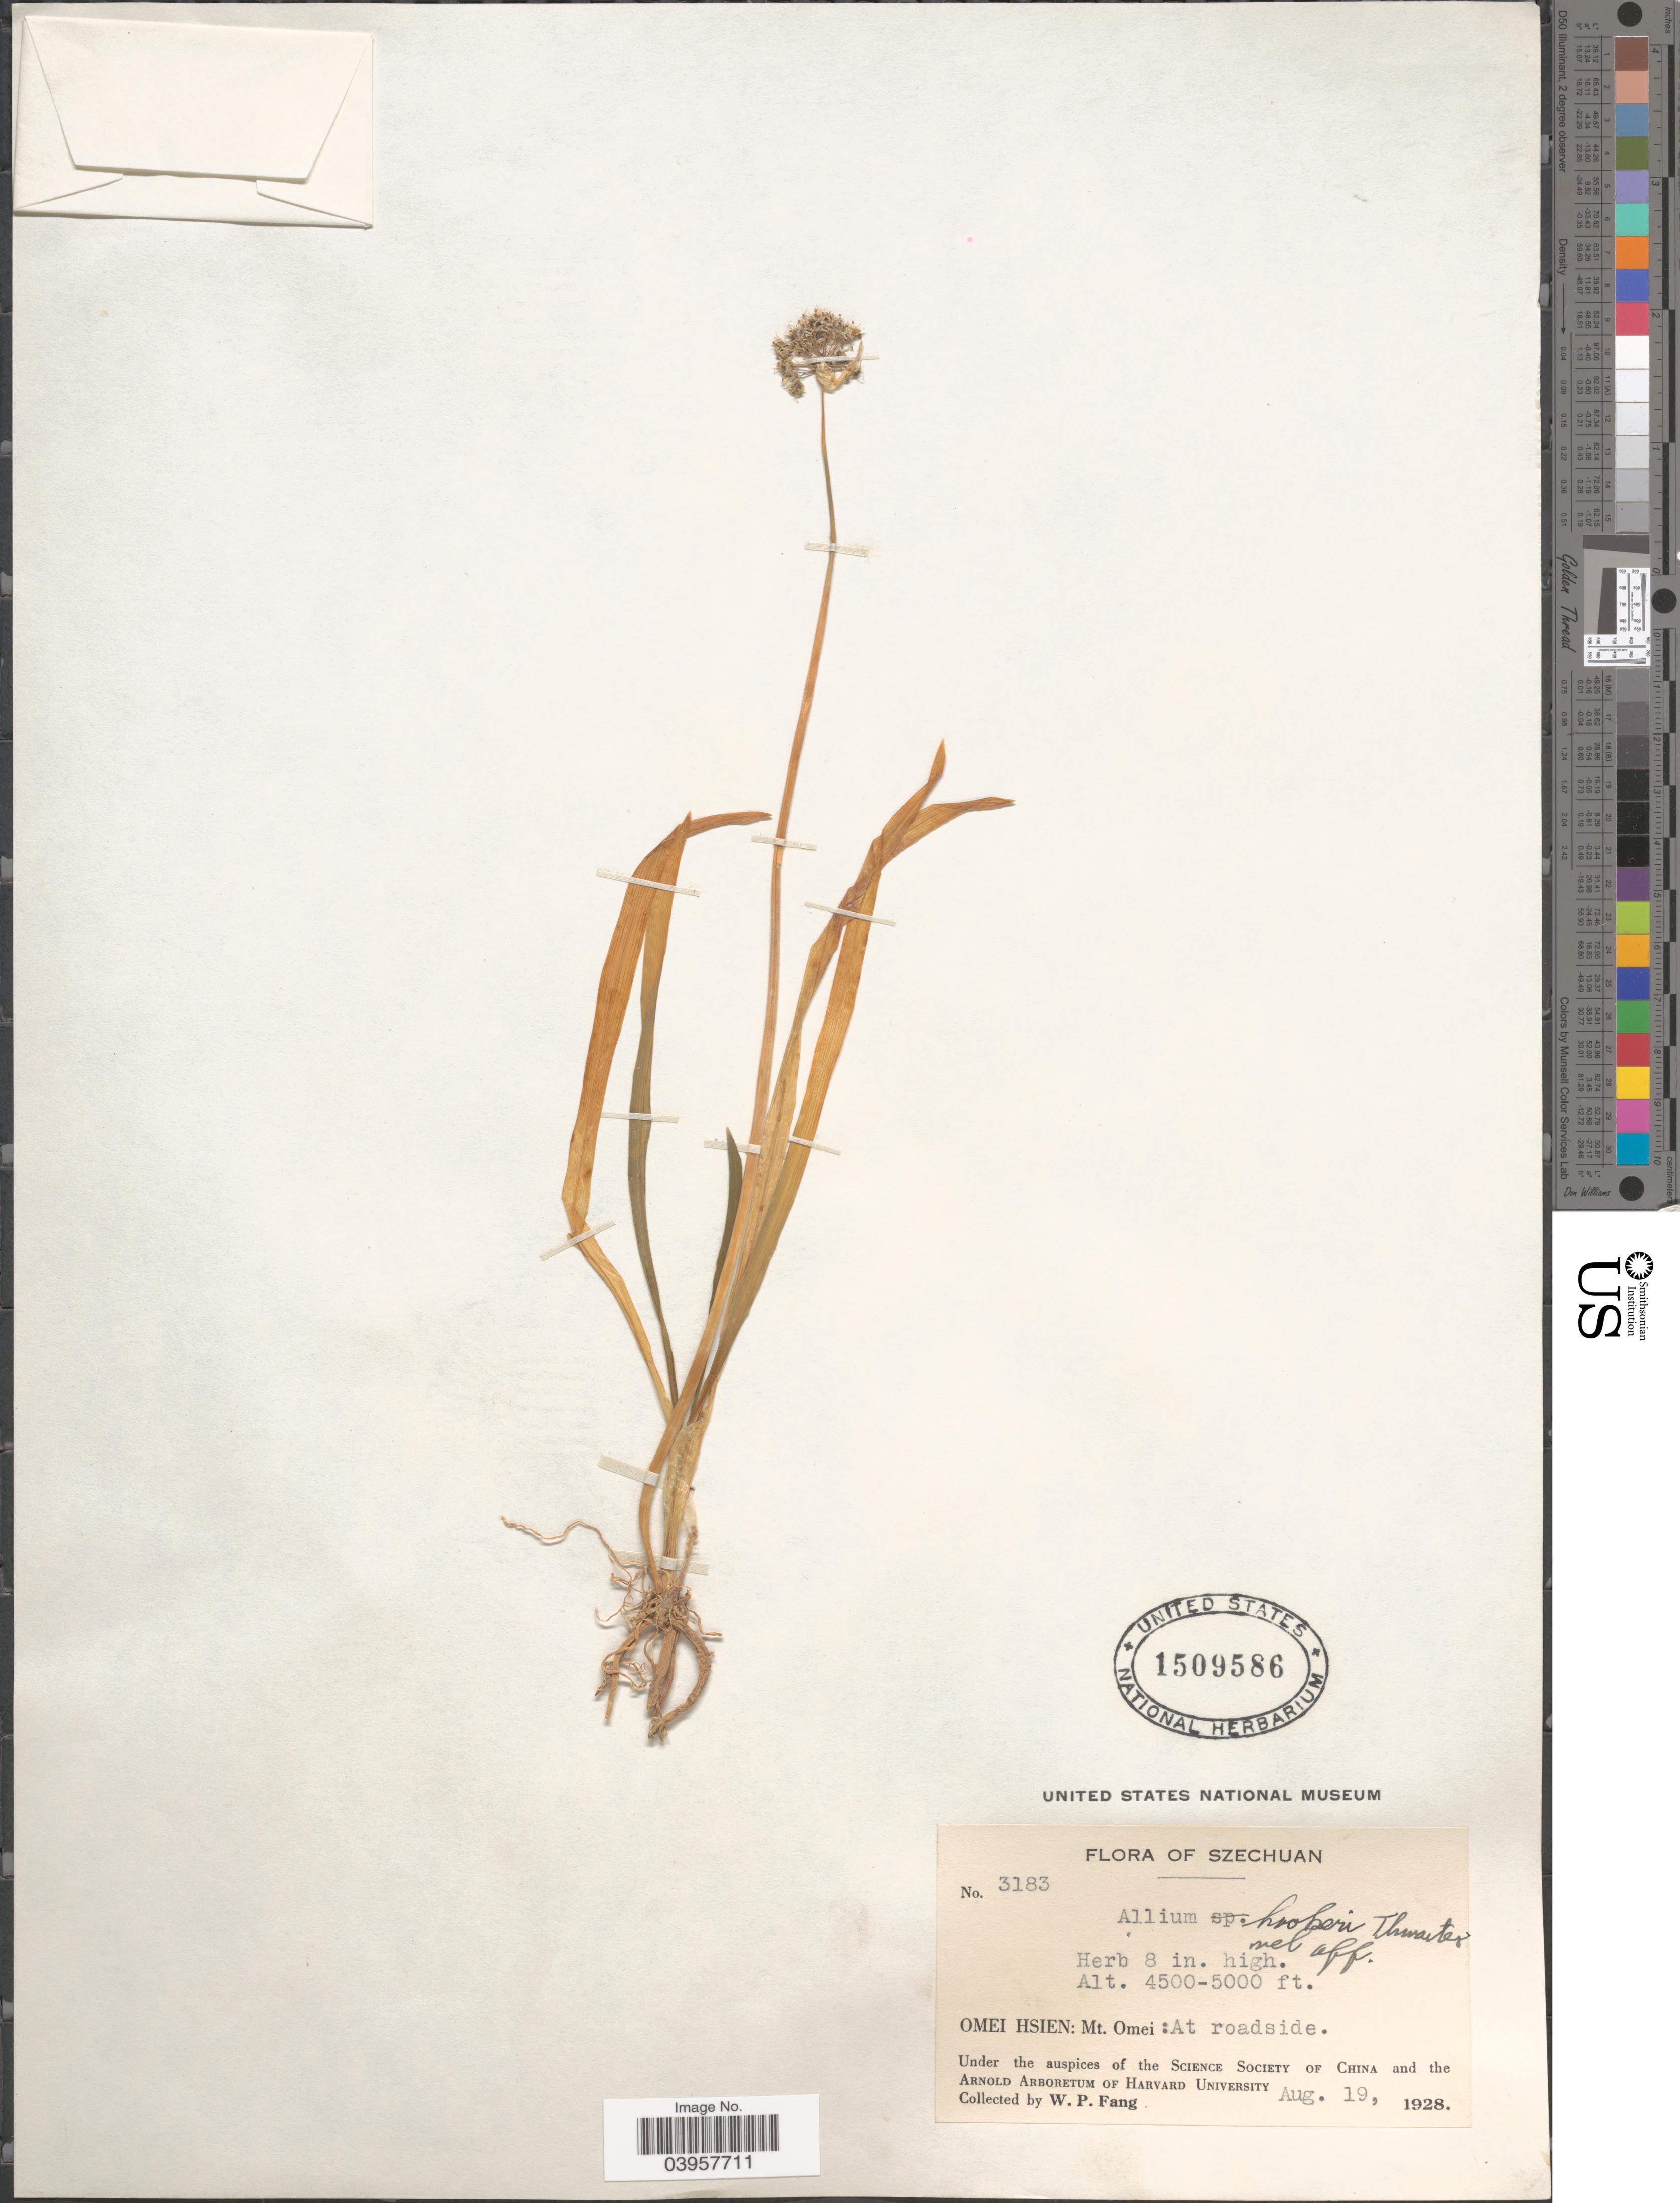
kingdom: Plantae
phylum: Tracheophyta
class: Liliopsida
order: Asparagales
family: Amaryllidaceae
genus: Allium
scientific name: Allium hookeri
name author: Thwaites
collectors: W. P. Fang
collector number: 3183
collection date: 1928-08-19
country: China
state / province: Sichuan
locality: Szechuan. Omei Hsien: Mt. Omei: At roadside.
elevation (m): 1372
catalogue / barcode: US 1509586